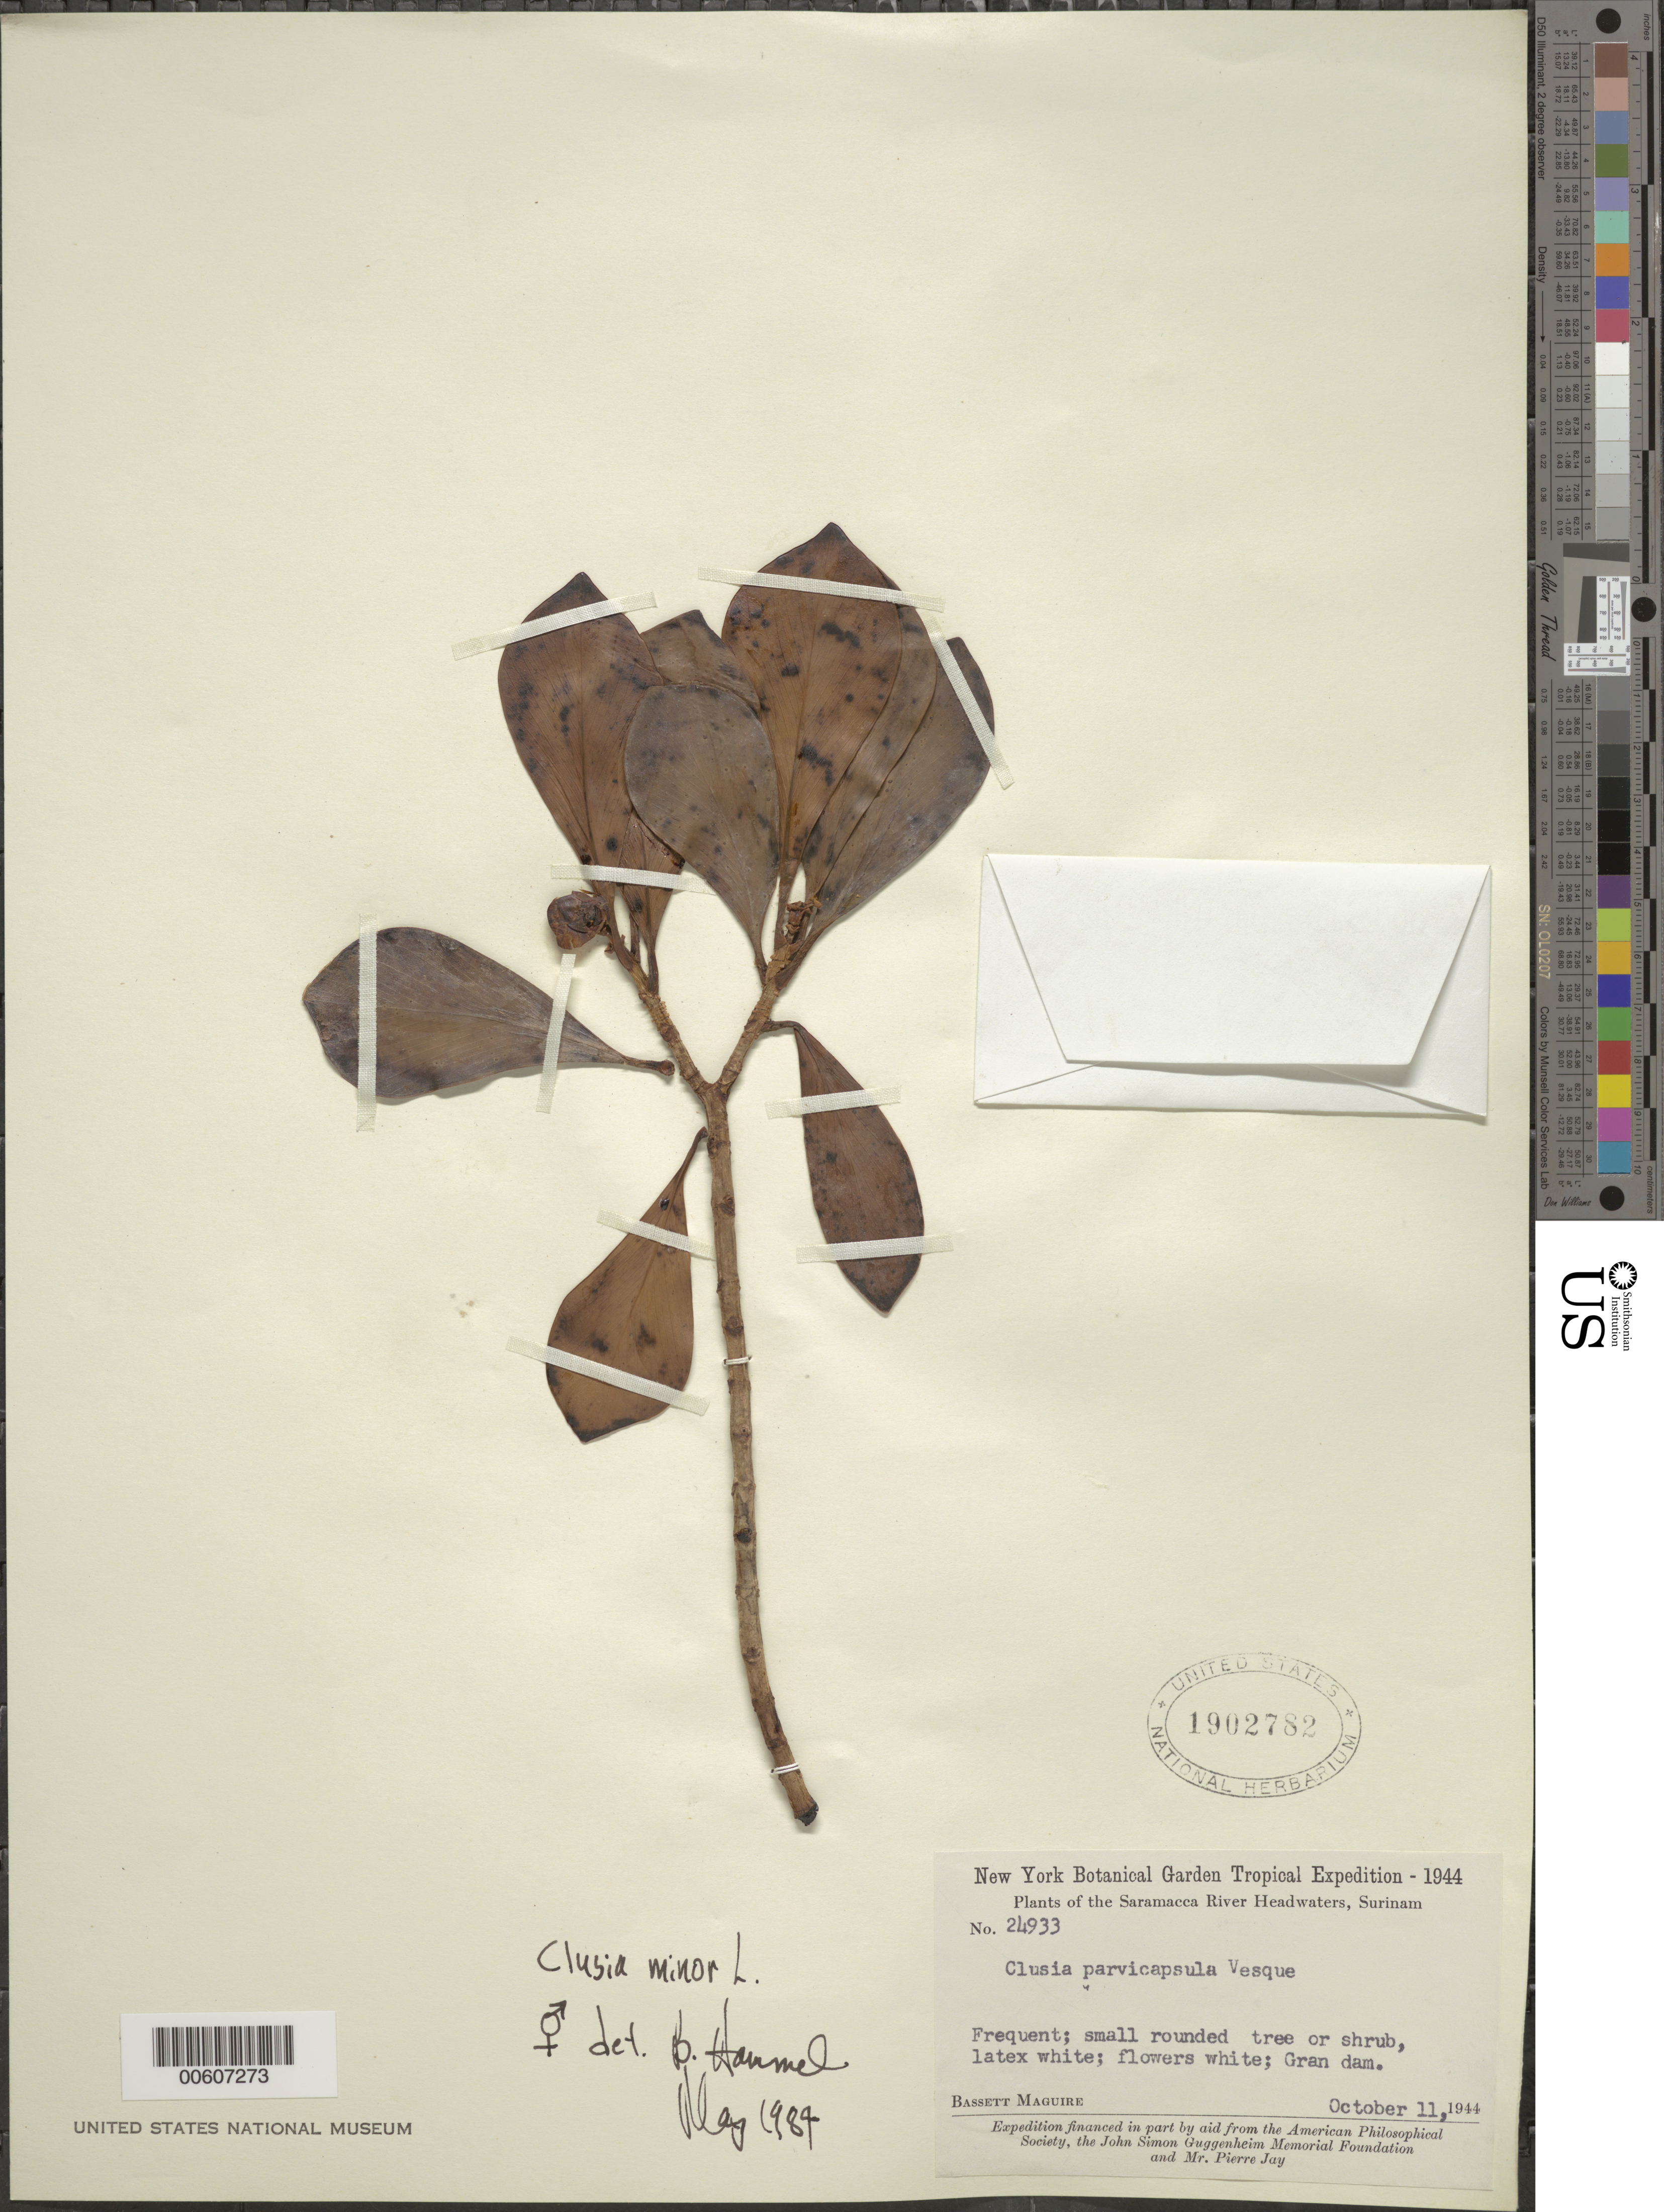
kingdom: Plantae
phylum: Tracheophyta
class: Magnoliopsida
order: Malpighiales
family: Clusiaceae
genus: Clusia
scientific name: Clusia minor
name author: L.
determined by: Hammel, Barry E., (MO), Missouri Botanical Garden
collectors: B. Maguire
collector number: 24933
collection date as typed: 11-Oct-44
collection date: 1944-10-11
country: Suriname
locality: Saramacca River Headwaters, Gran Dam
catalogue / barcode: US 1902782